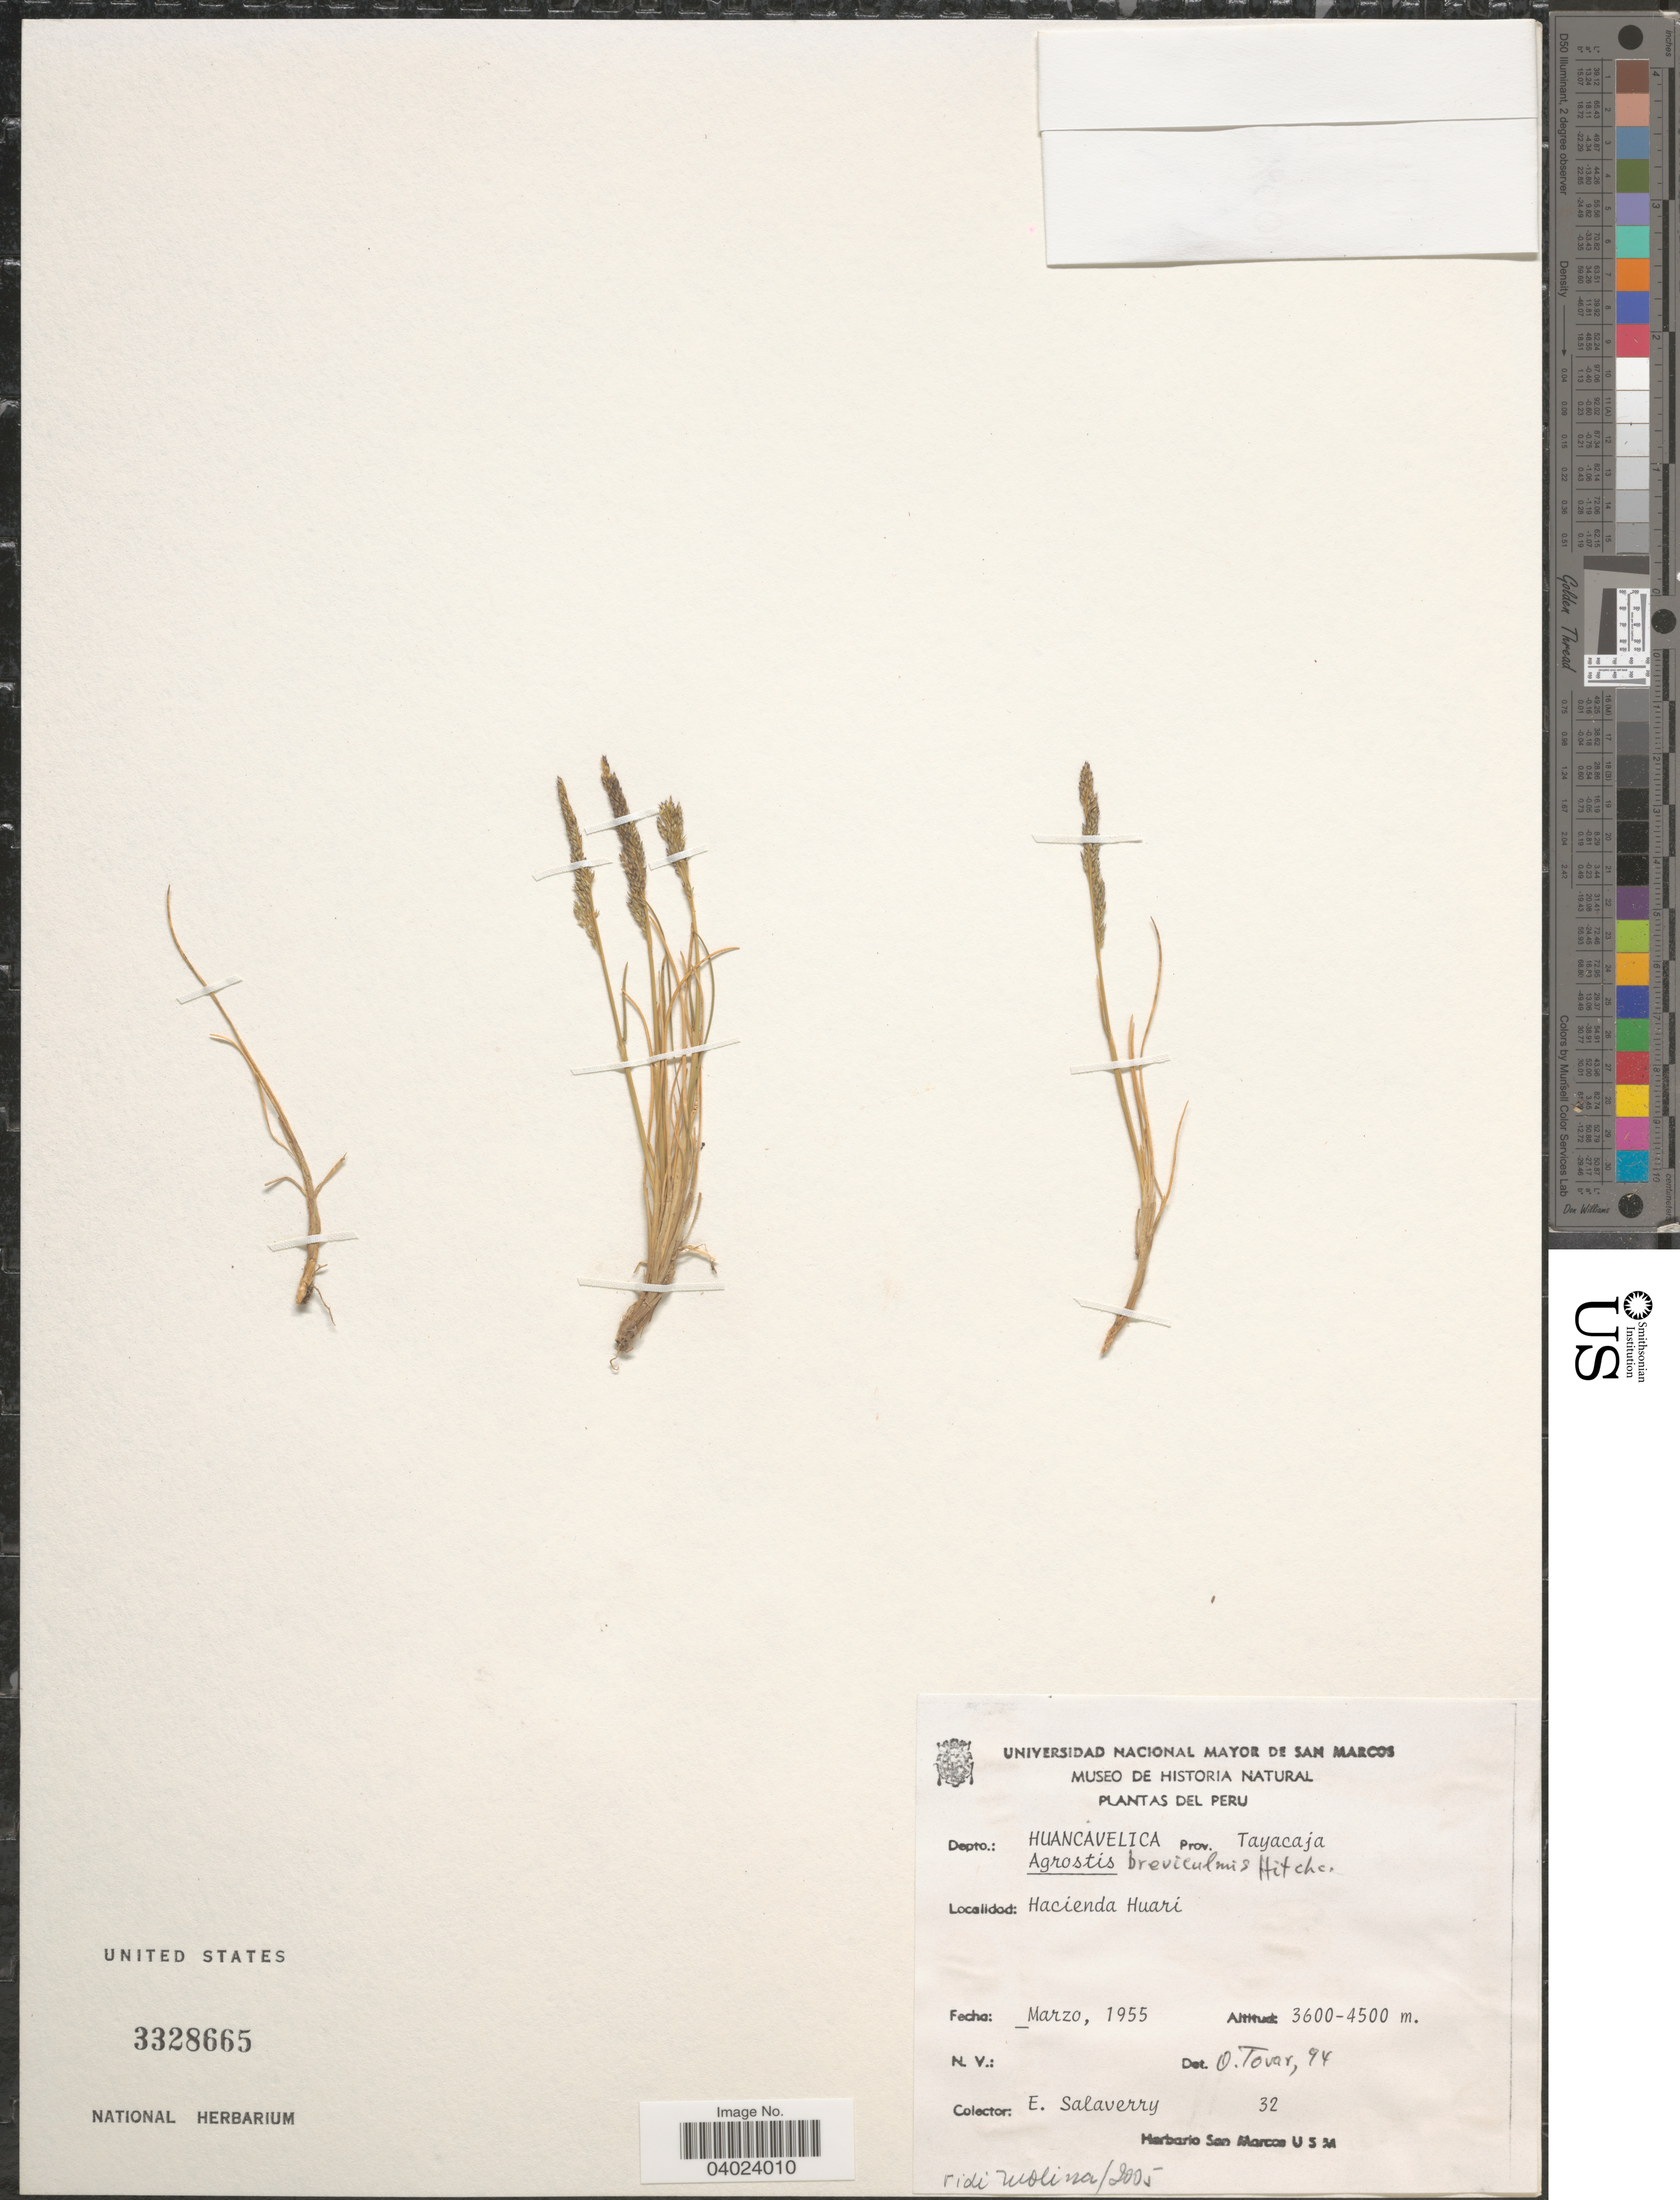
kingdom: Plantae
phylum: Tracheophyta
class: Liliopsida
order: Poales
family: Poaceae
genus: Agrostis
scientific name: Agrostis breviculmis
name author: Hitchc.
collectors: E. Salaverry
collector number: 32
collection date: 1955-03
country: Peru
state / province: Huancavelica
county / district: Tayacaja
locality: Depto. Huancavelica. Prov. Tayacaja. Hacienda Huari.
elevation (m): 3600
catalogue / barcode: US 3328665